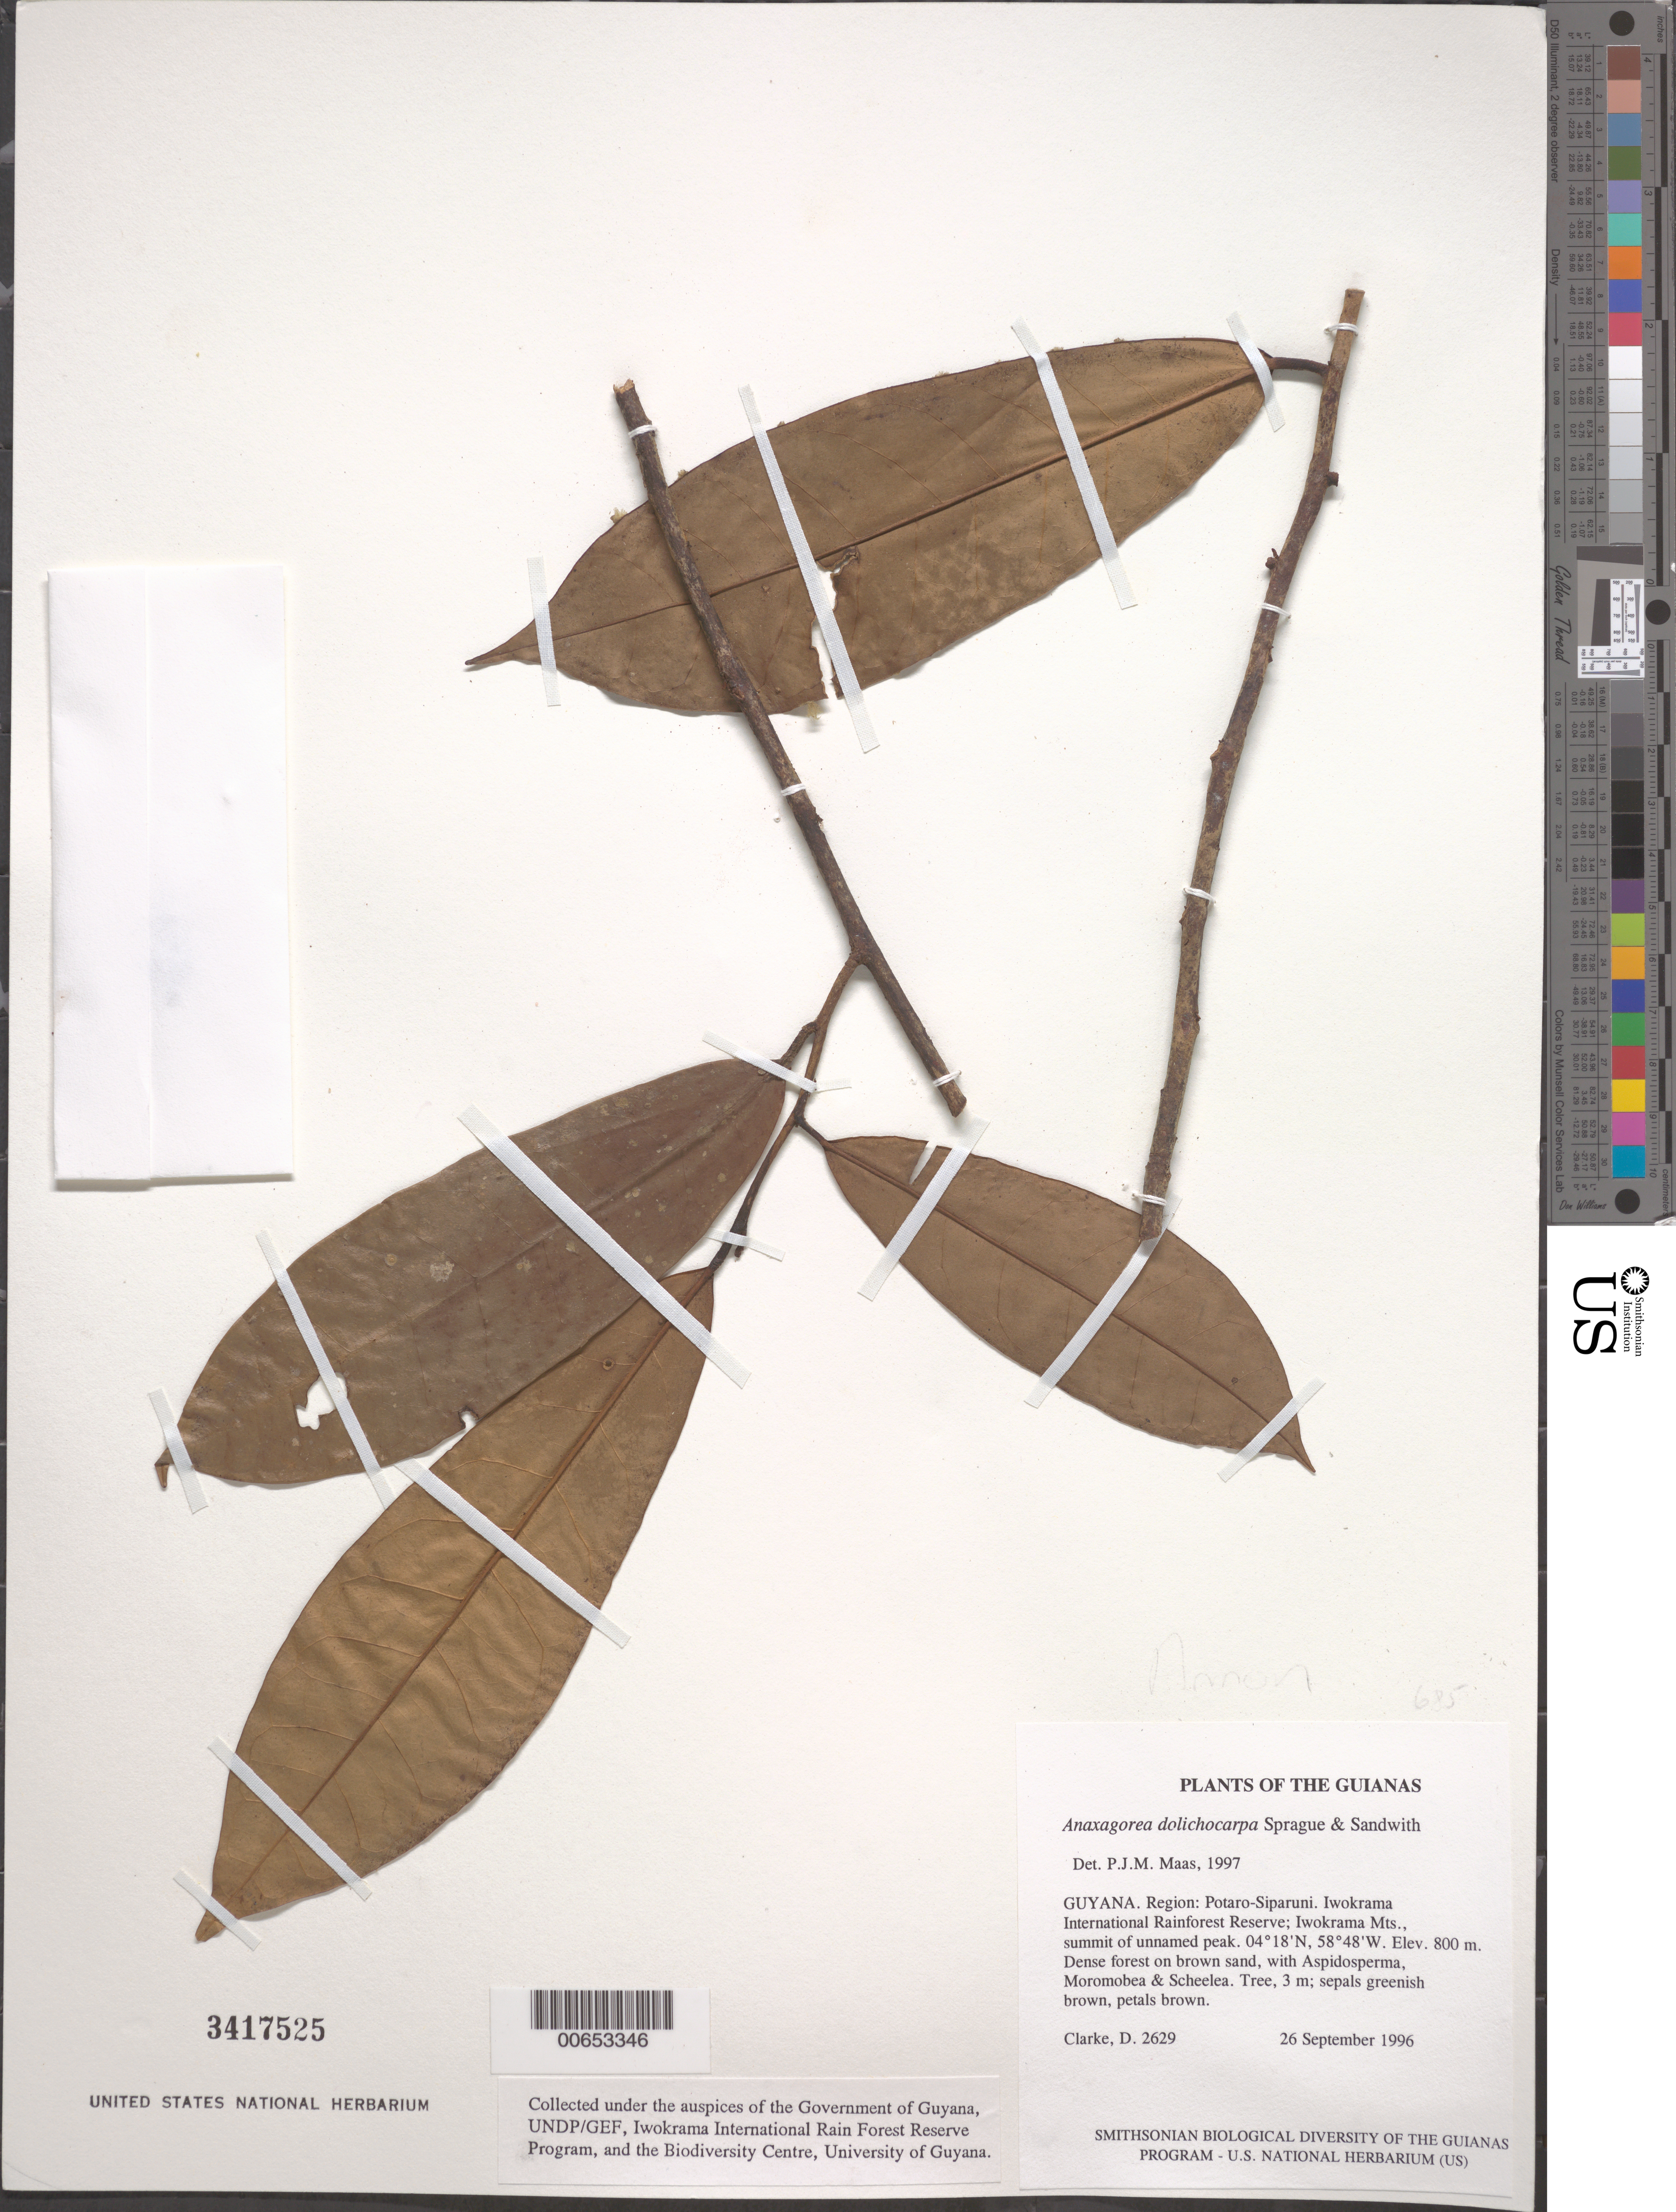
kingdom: Plantae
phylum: Tracheophyta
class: Magnoliopsida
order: Magnoliales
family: Annonaceae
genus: Anaxagorea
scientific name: Anaxagorea dolichocarpa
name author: Sprague & Sandwith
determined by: Maas, Paul J. M.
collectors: H. D. Clarke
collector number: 2629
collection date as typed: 26 September 1996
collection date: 1996-09-26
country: Guyana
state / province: Potaro-Siparuni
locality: Iwokrama International Rainforest Reserve; Iwokrama Mts., summit of unnamed peak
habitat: Dense forest on brown sand, with Aspidosperma, Moronobea & Scheelea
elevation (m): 800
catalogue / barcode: US 3417525